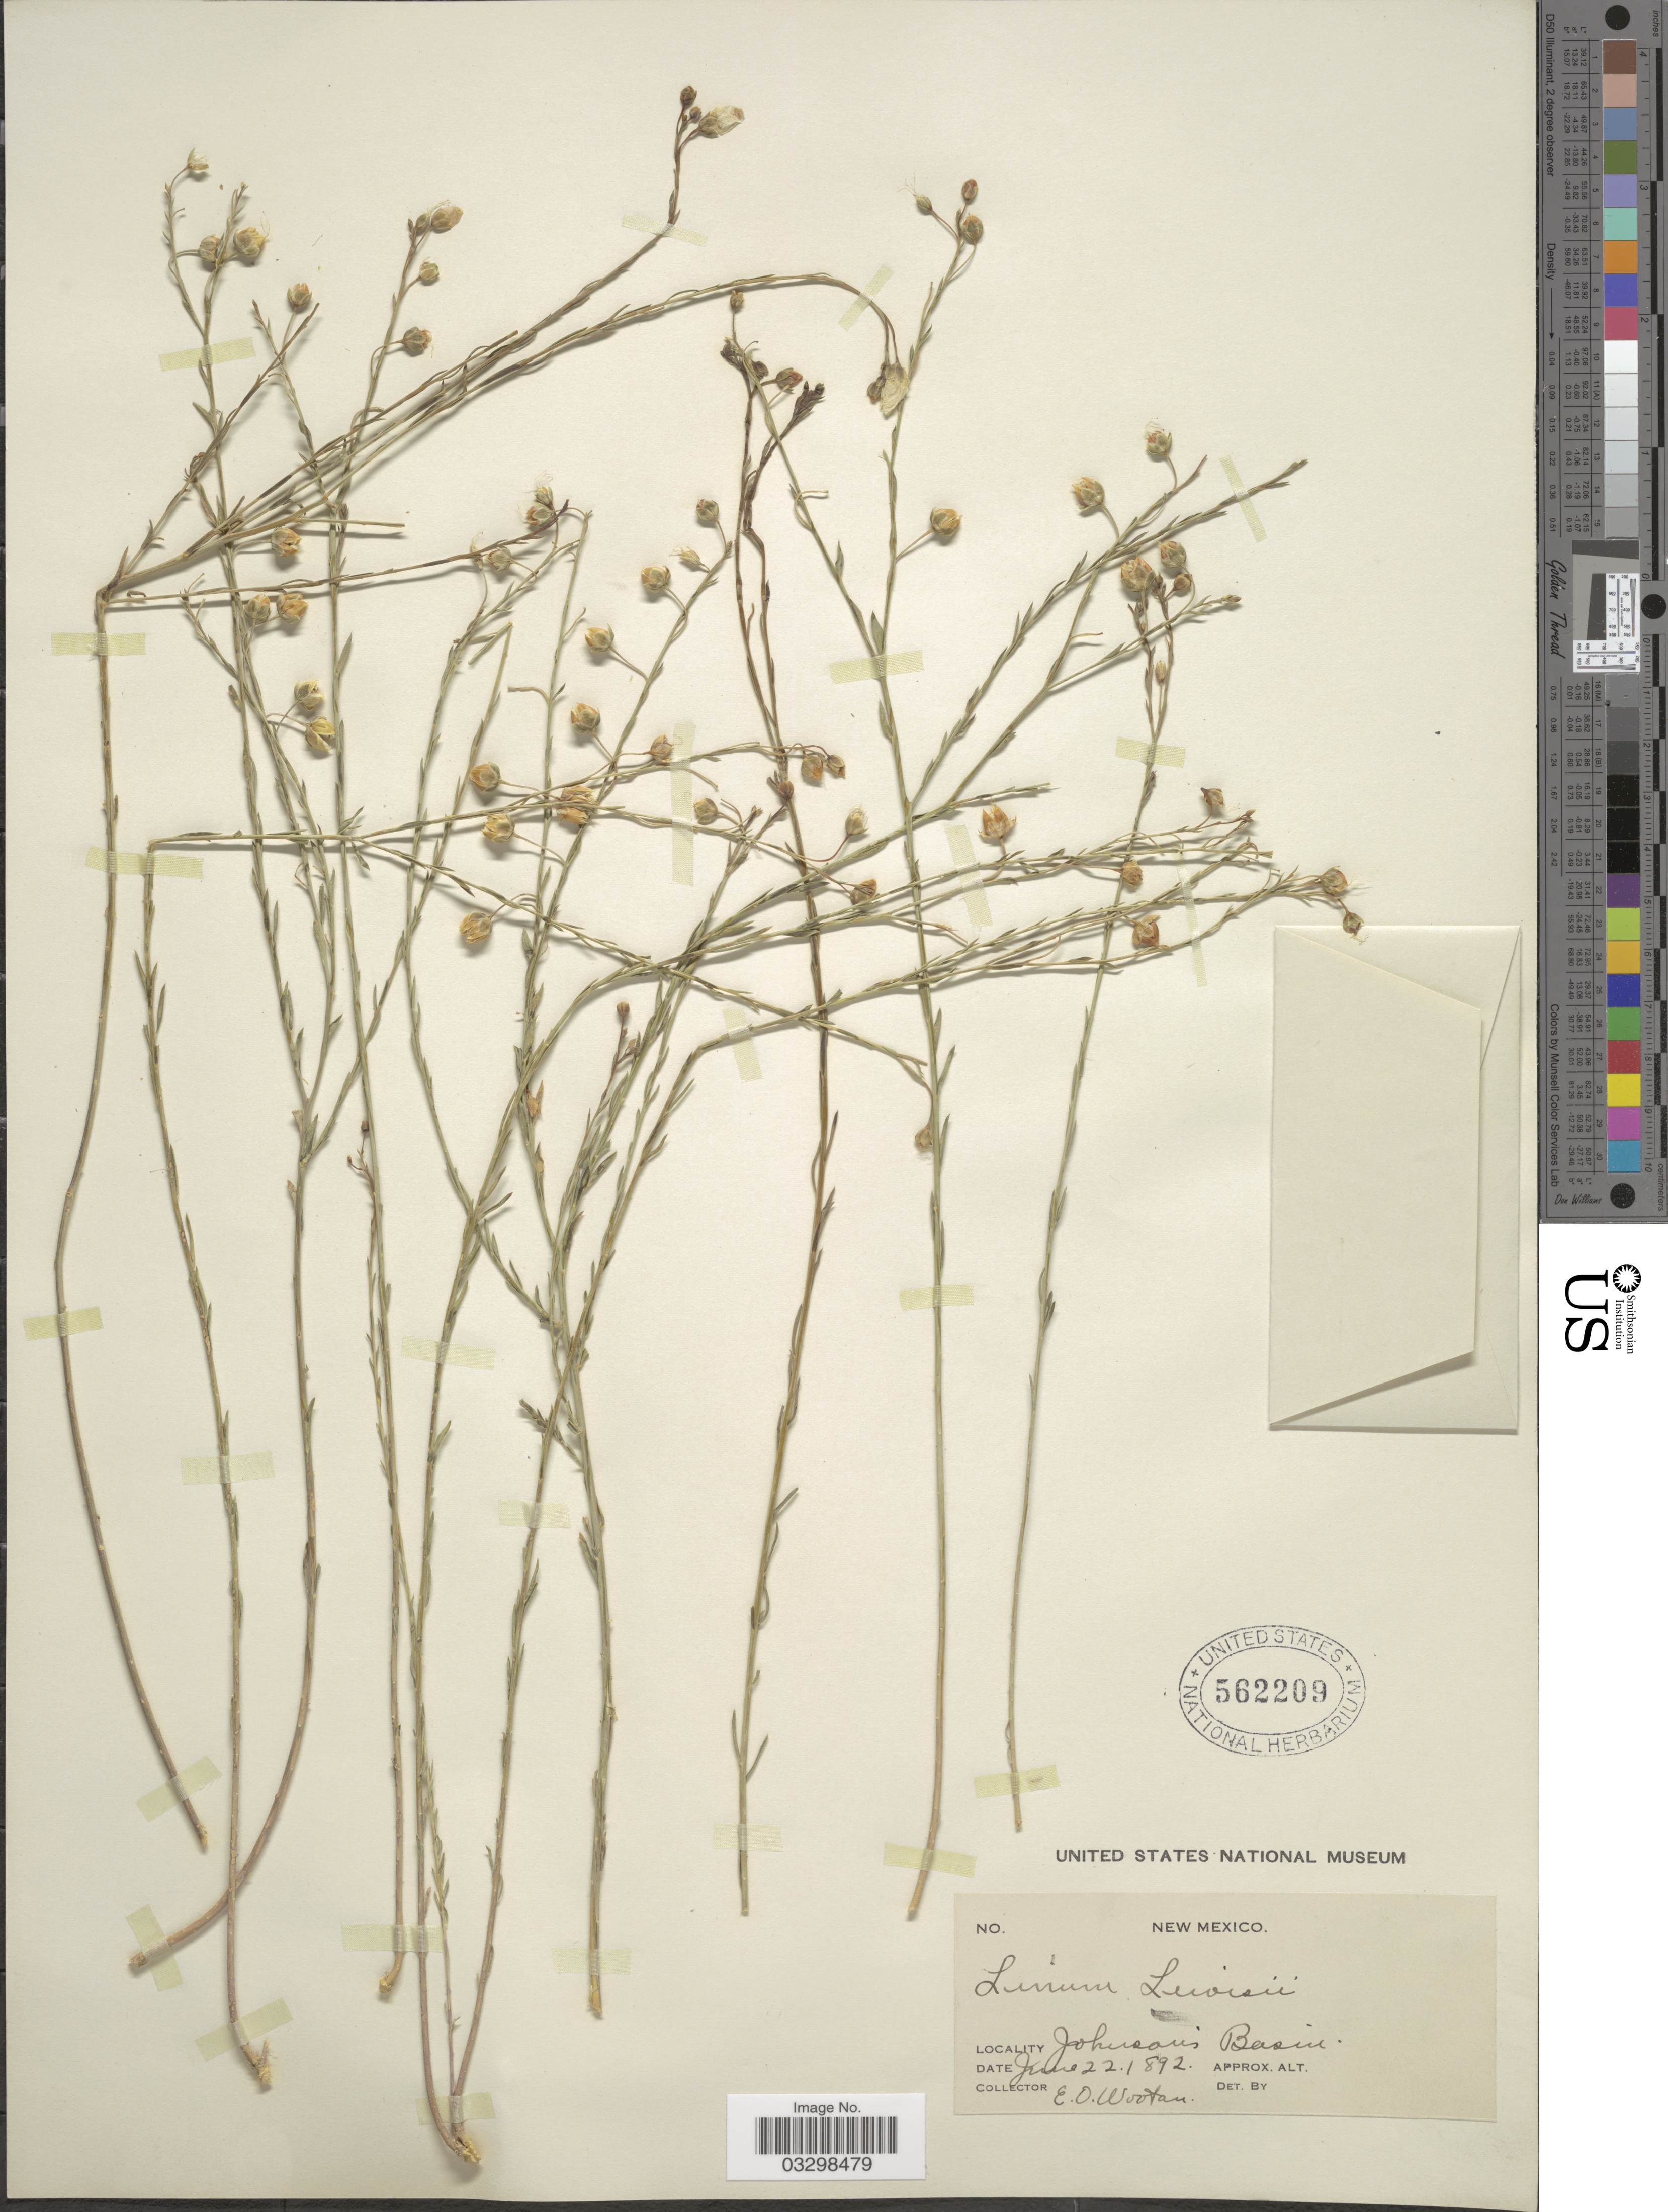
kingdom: Plantae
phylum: Tracheophyta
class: Magnoliopsida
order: Malpighiales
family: Linaceae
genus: Linum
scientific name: Linum lewisii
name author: Pursh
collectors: E. O. Wooton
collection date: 1892-06-22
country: United States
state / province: New Mexico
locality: Johnson's Basin.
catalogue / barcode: US 562209